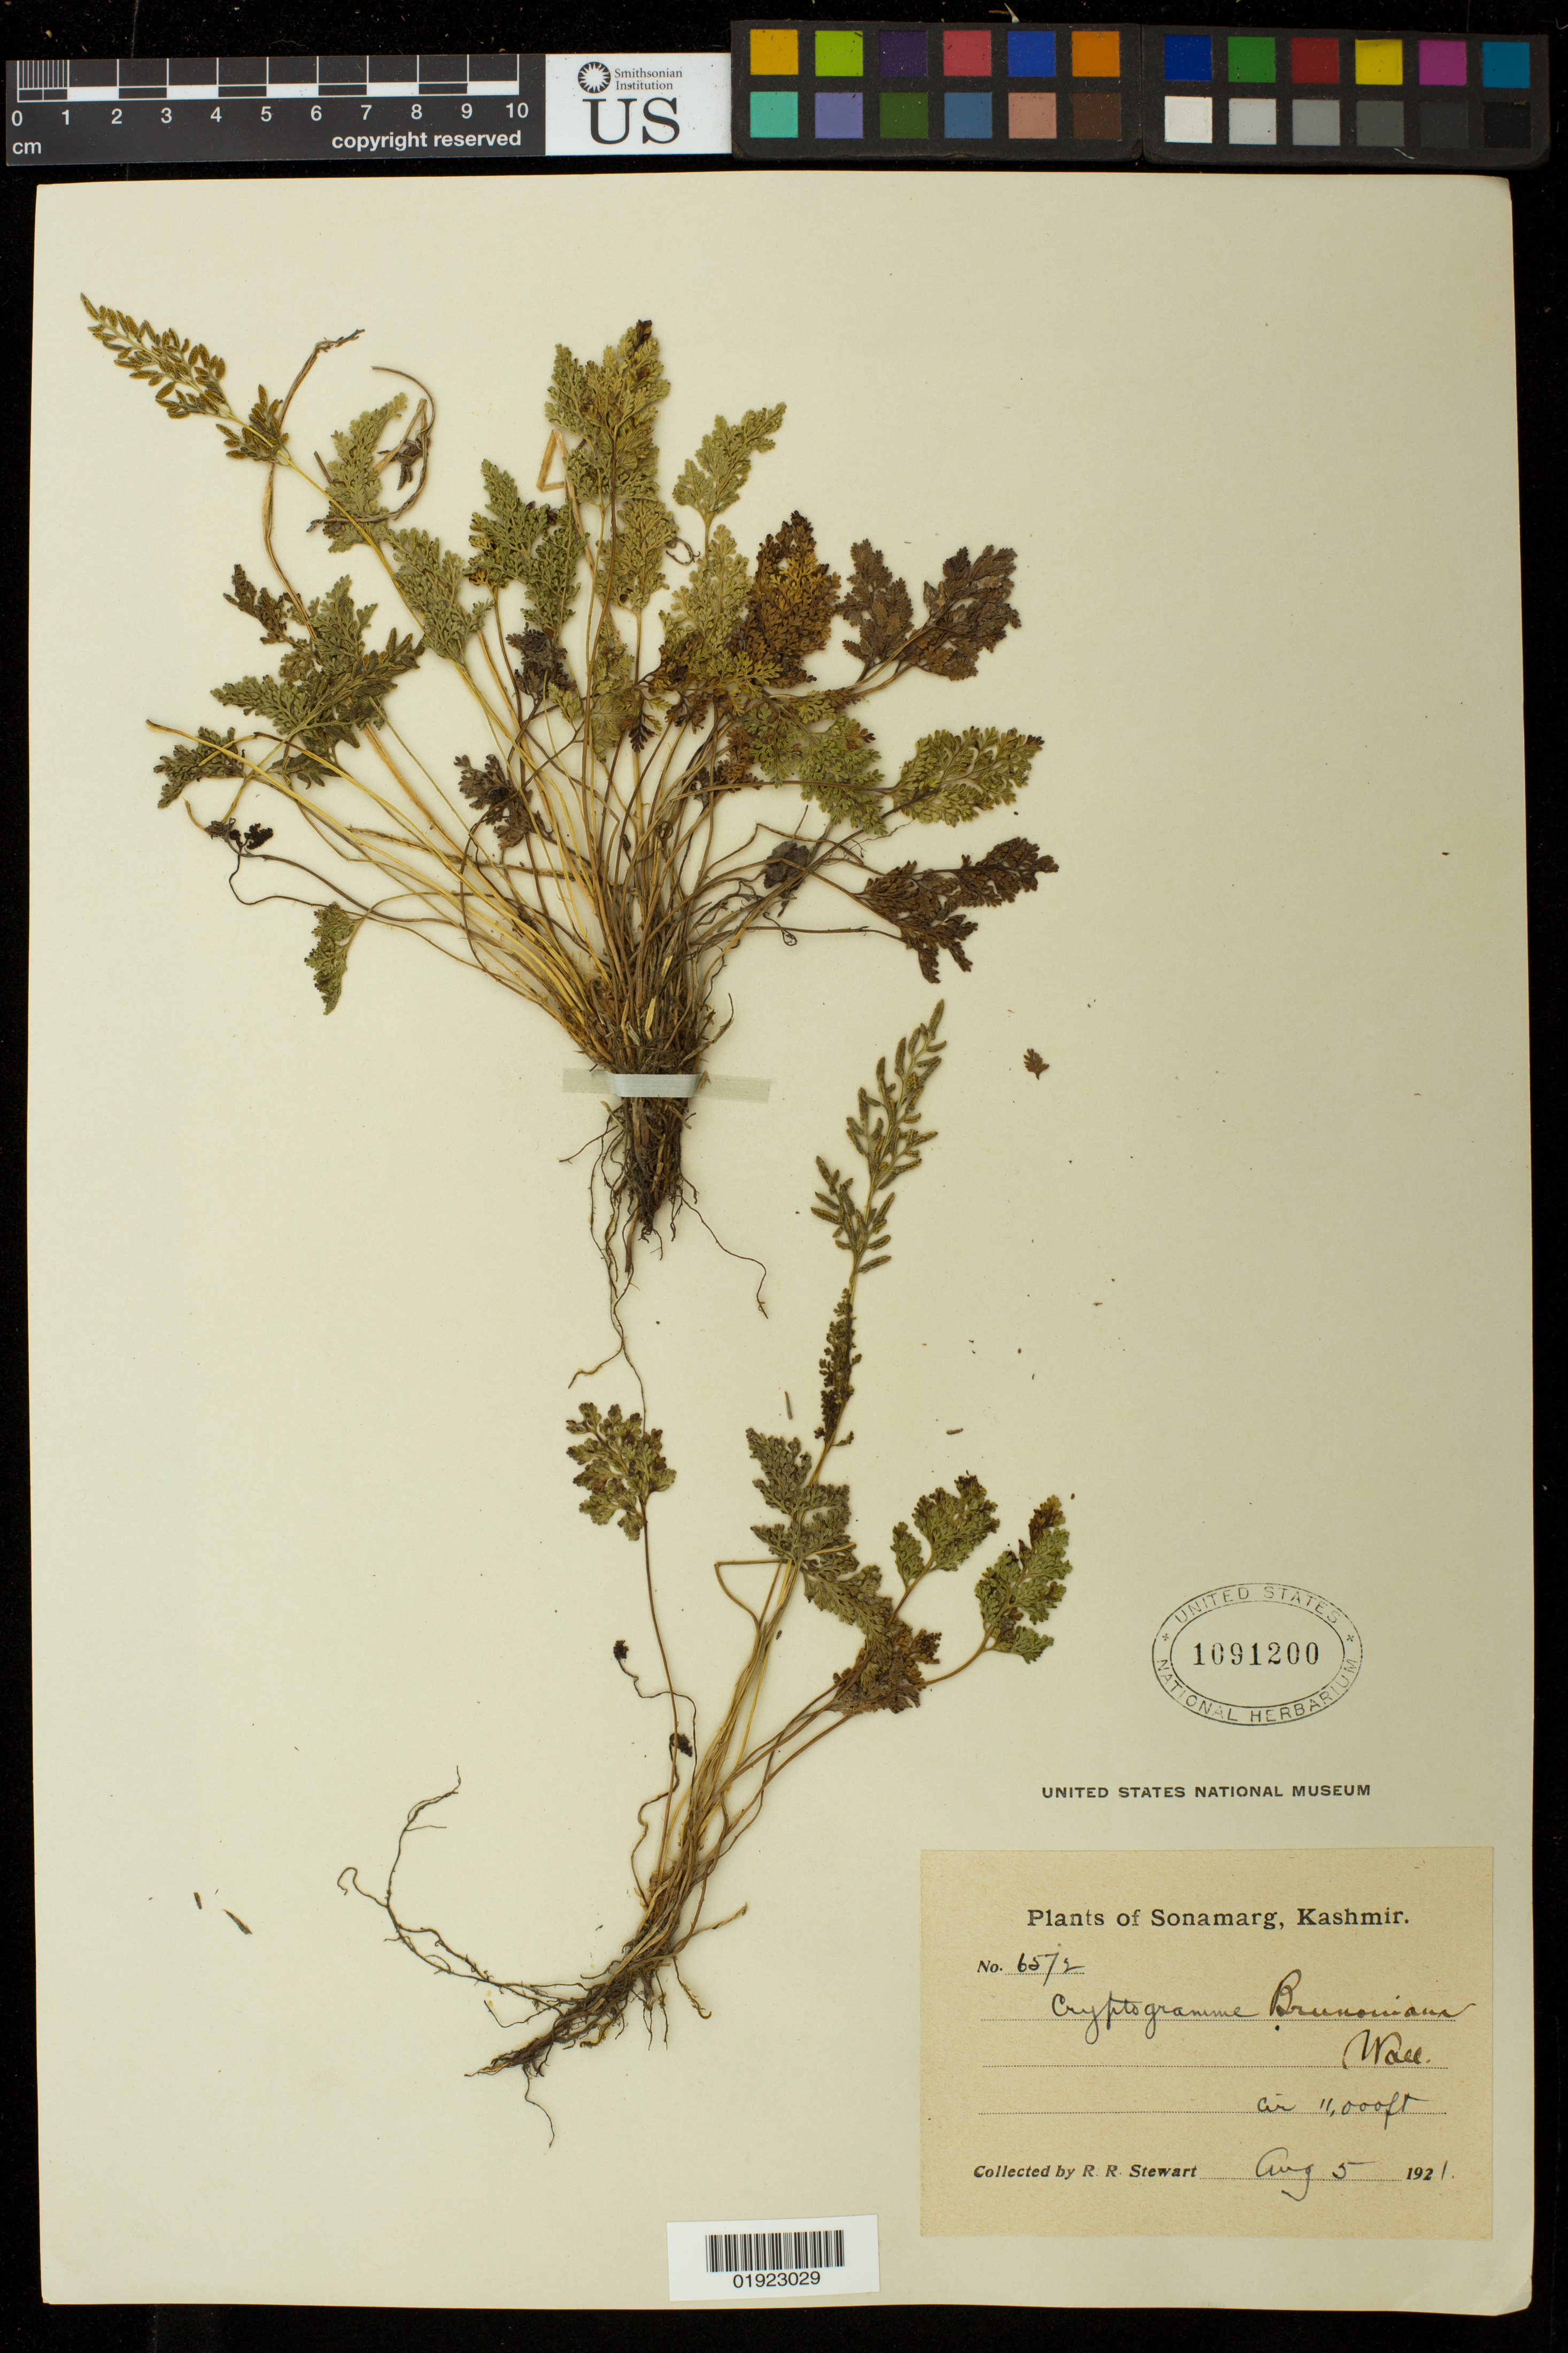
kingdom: Plantae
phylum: Tracheophyta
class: Polypodiopsida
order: Polypodiales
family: Pteridaceae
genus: Cryptogramma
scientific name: Cryptogramma brunoniana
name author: Wall. ex Hook. & Grev.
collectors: R. R. Stewart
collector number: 6572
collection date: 1921-08-05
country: India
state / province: Jammu and Kashmir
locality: Sonamarg.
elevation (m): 3353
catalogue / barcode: US 1091200